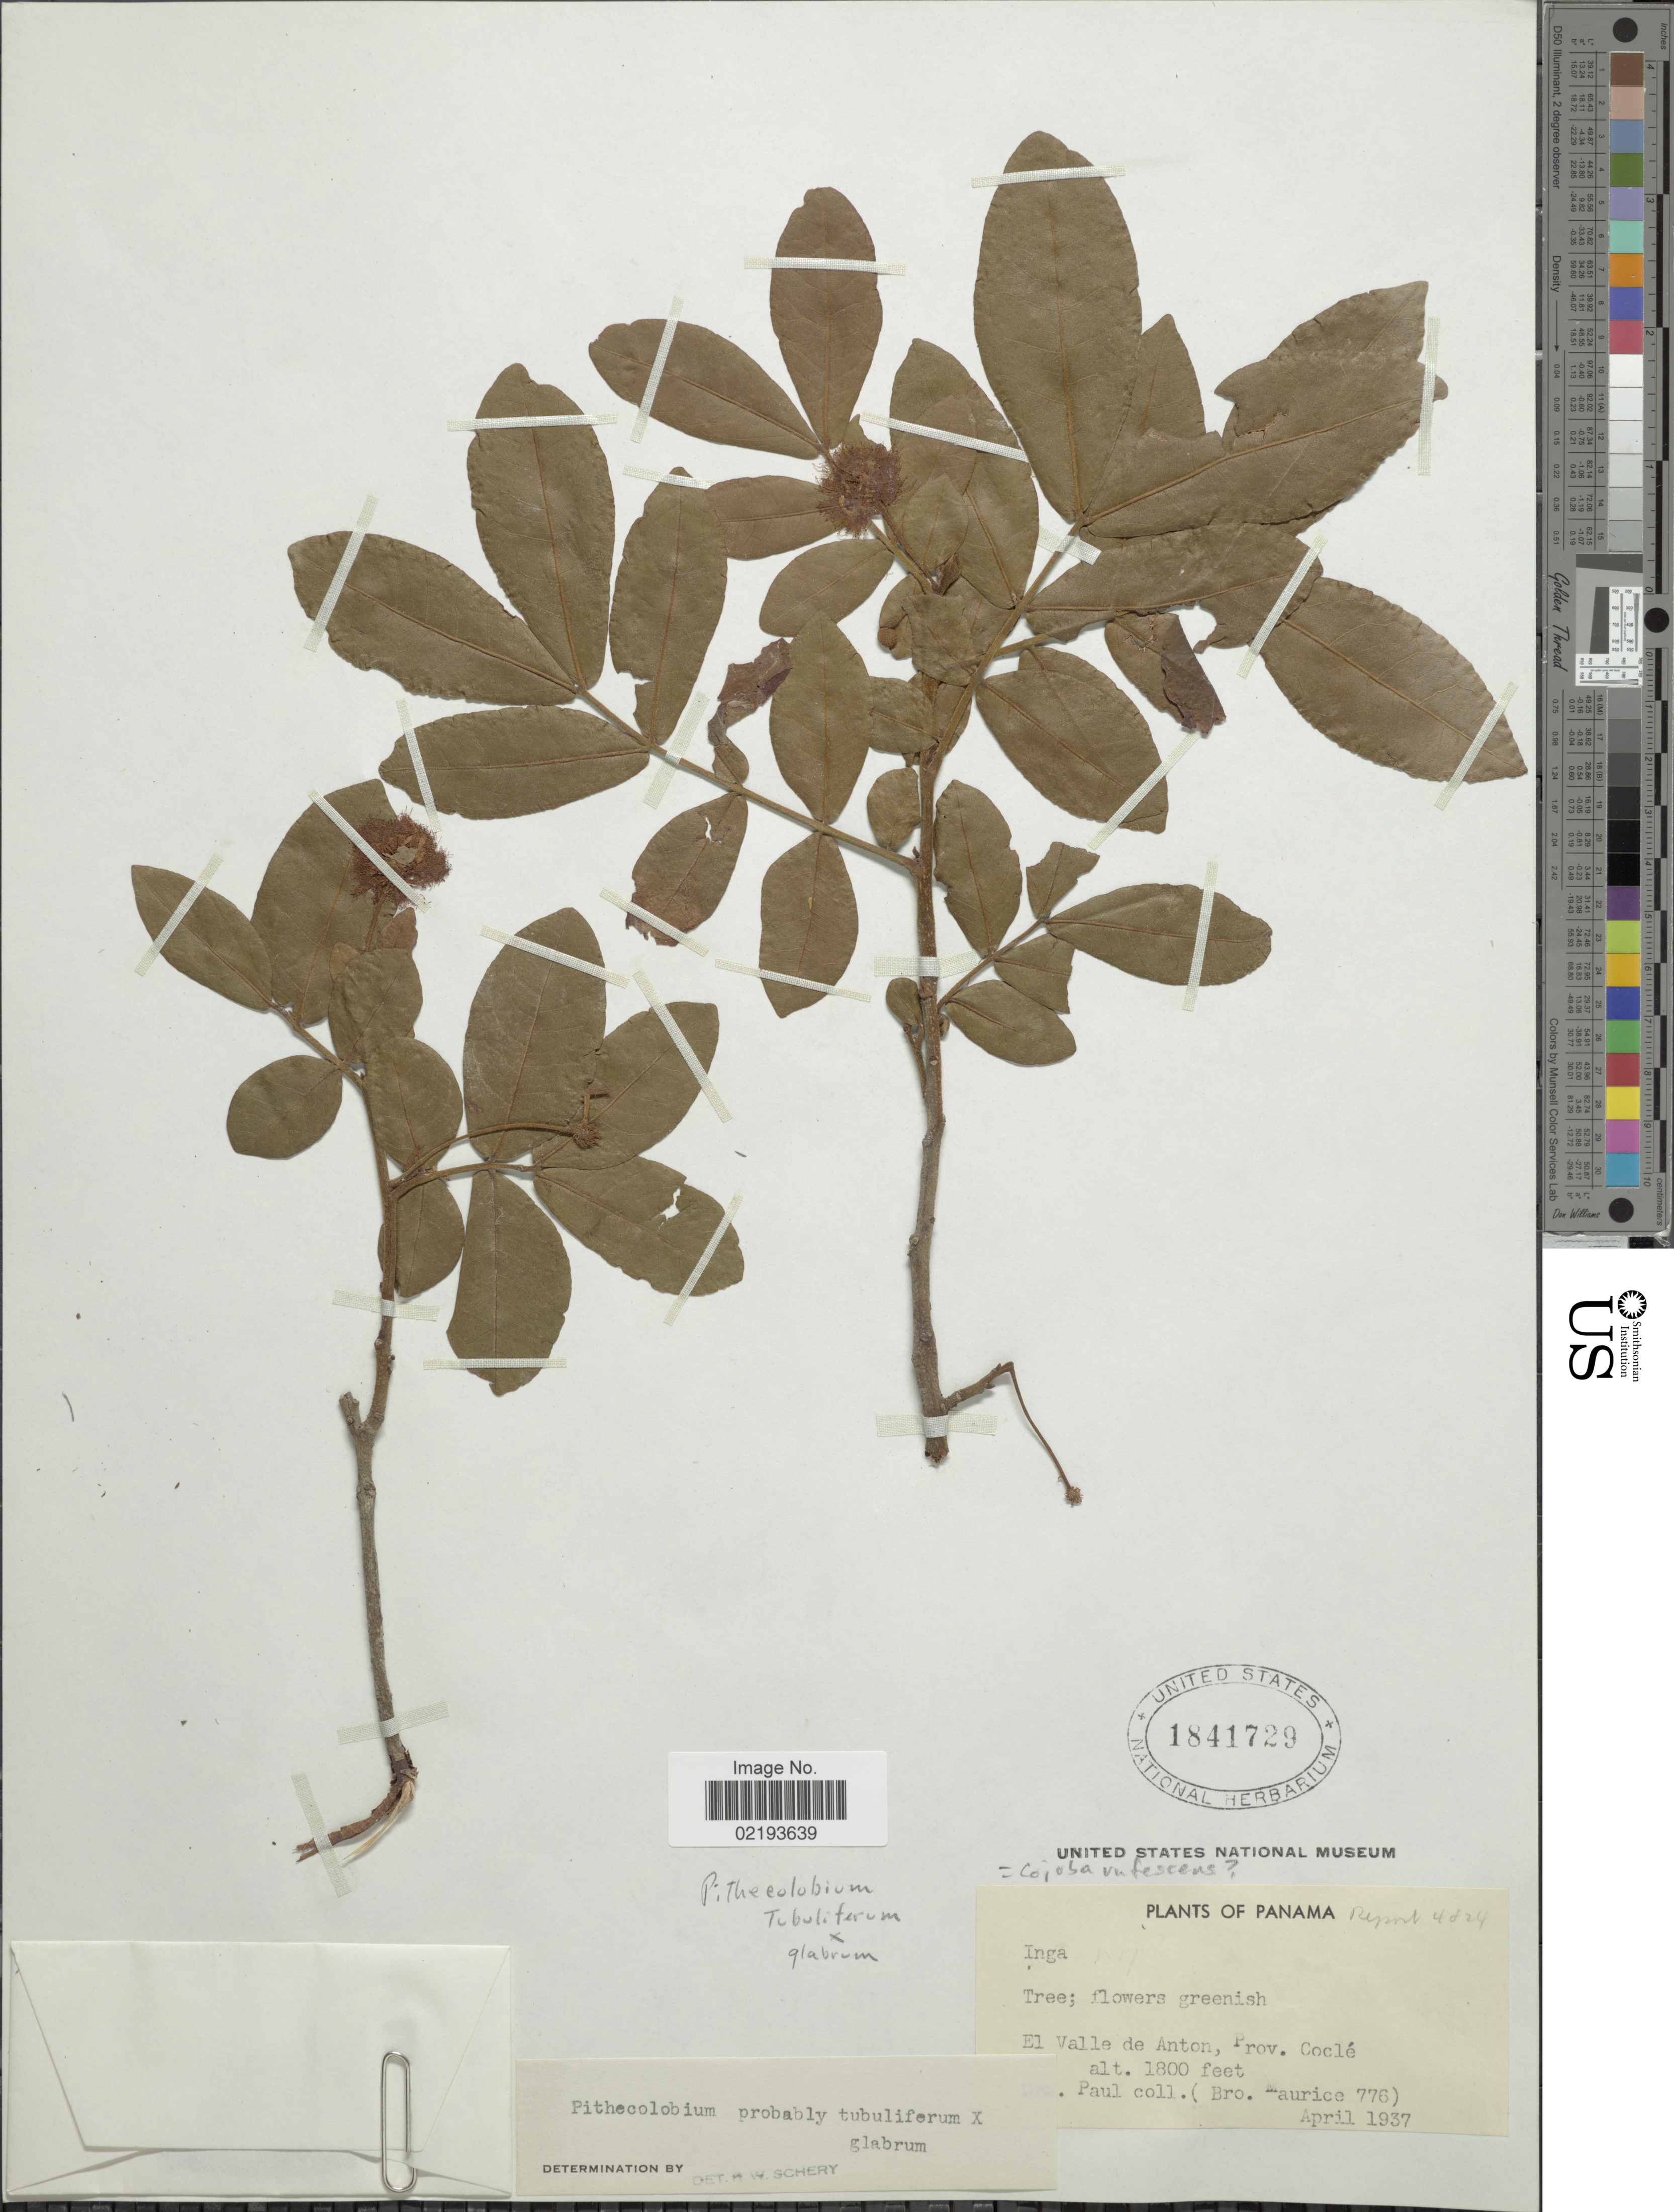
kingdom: Plantae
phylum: Tracheophyta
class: Magnoliopsida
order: Fabales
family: Fabaceae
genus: Cojoba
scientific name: Cojoba rufescens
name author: (Benth.) Britton & Rose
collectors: B. Maurice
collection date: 1937-04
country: Panama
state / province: Coclé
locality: El Valle de Anton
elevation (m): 549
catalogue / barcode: US 1841729